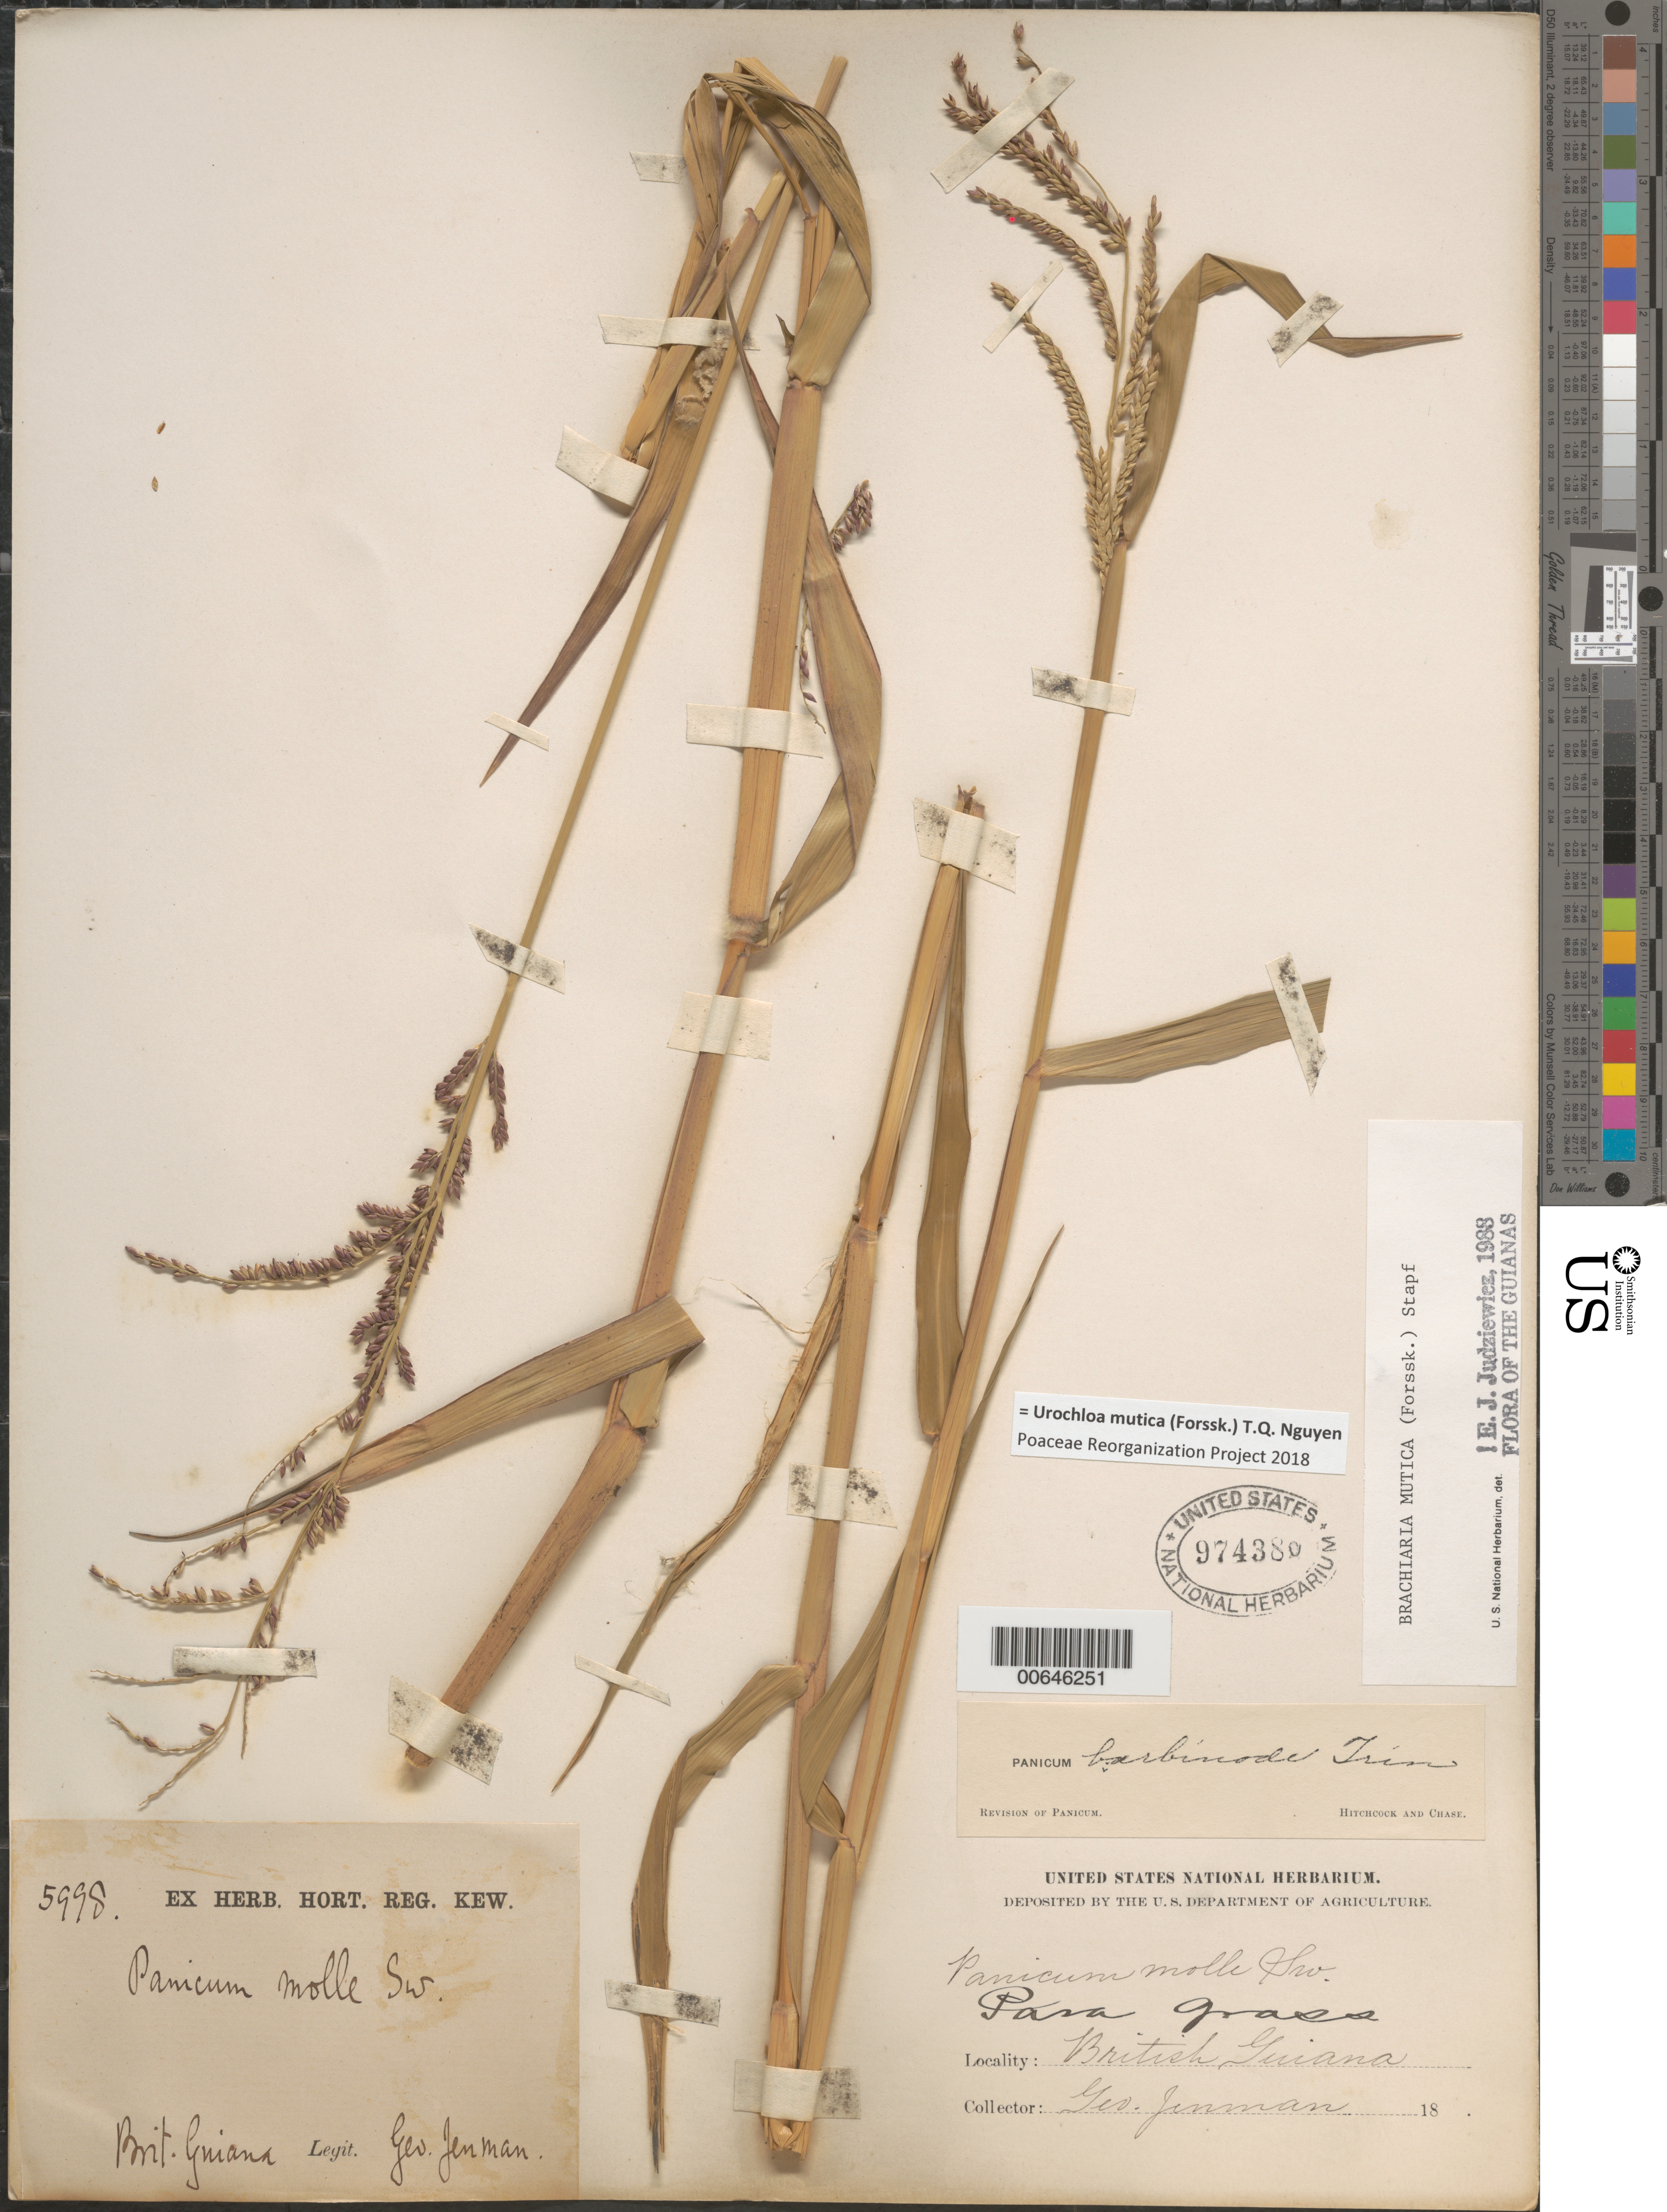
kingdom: Plantae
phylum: Tracheophyta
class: Liliopsida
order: Poales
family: Poaceae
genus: Brachiaria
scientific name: Brachiaria mutica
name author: (Forssk.) Stapf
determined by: Judziewicz, E. J.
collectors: G. S. Jenman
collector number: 5998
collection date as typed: April 1890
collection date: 1890-04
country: Guyana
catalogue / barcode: US 974380